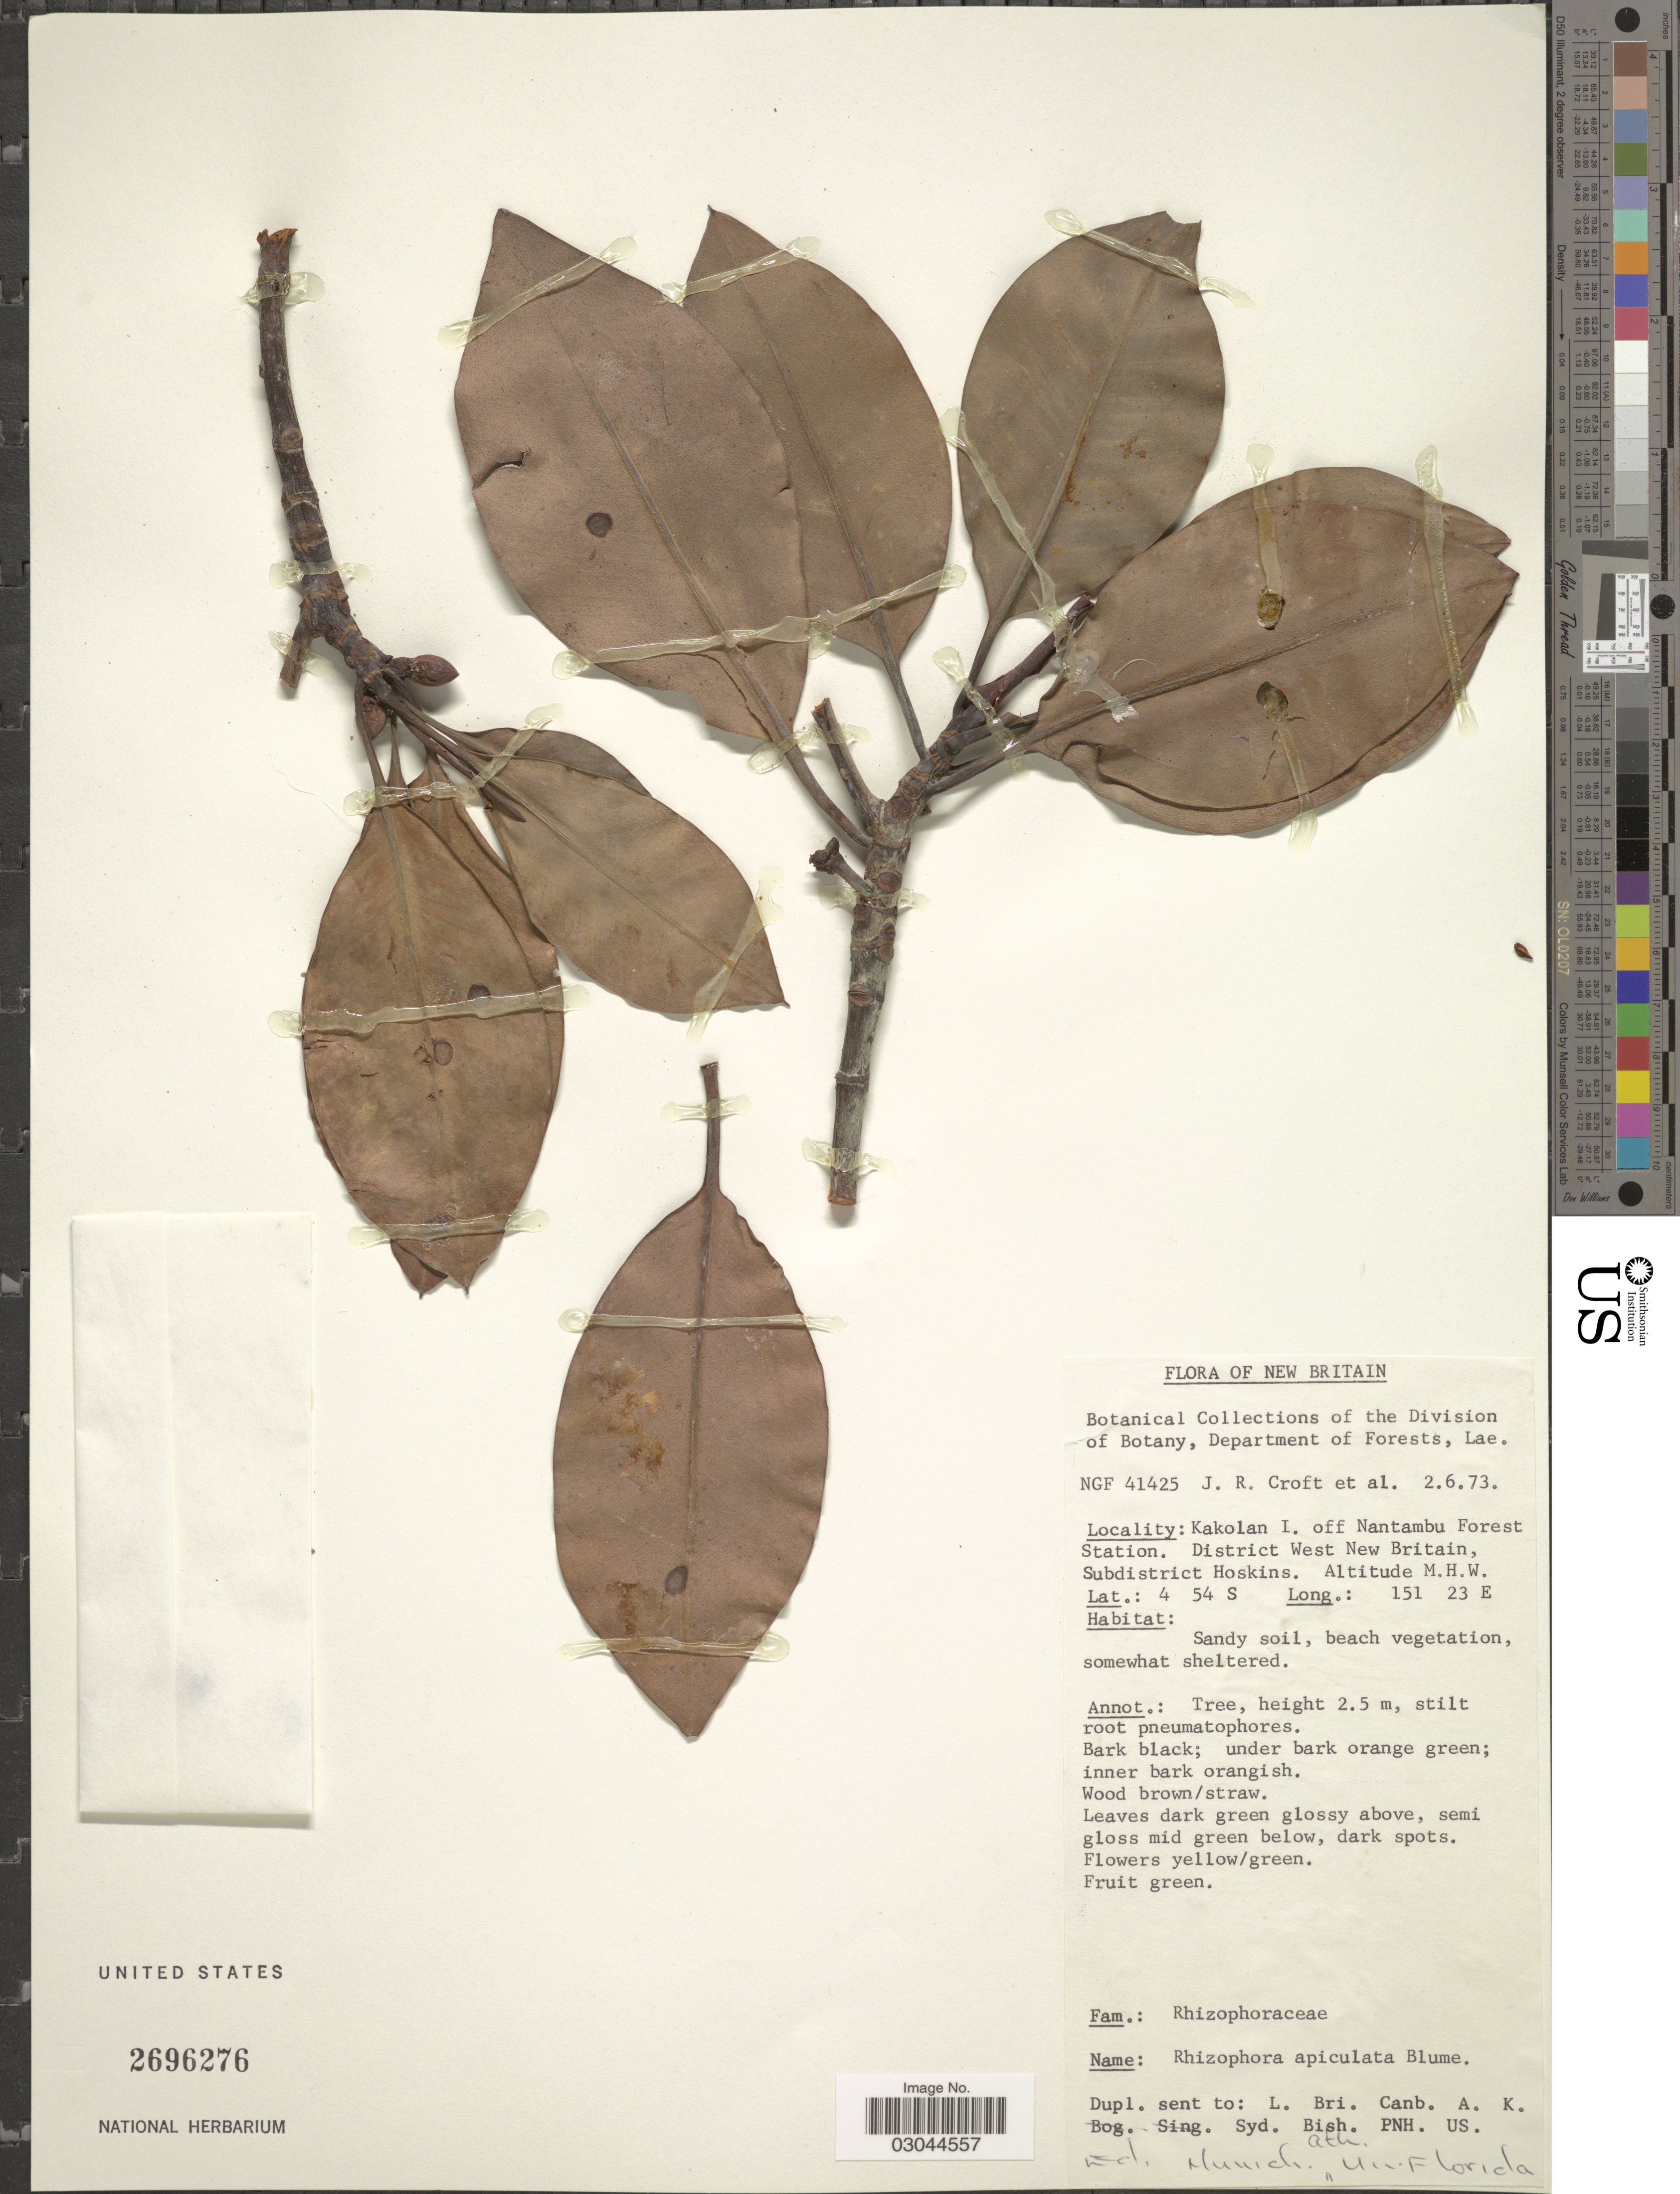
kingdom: Plantae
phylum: Tracheophyta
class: Magnoliopsida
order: Malpighiales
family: Rhizophoraceae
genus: Rhizophora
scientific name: Rhizophora apiculata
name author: Blume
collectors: J. R. Croft & et al.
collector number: NGF 41425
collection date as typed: Transcribed d/m/y: 2/6/73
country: Papua New Guinea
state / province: West New Britain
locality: Kakolan I. off Nantambo Forest Station. District West New Britain, Subdistrict Hoskins.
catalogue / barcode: US 2696276